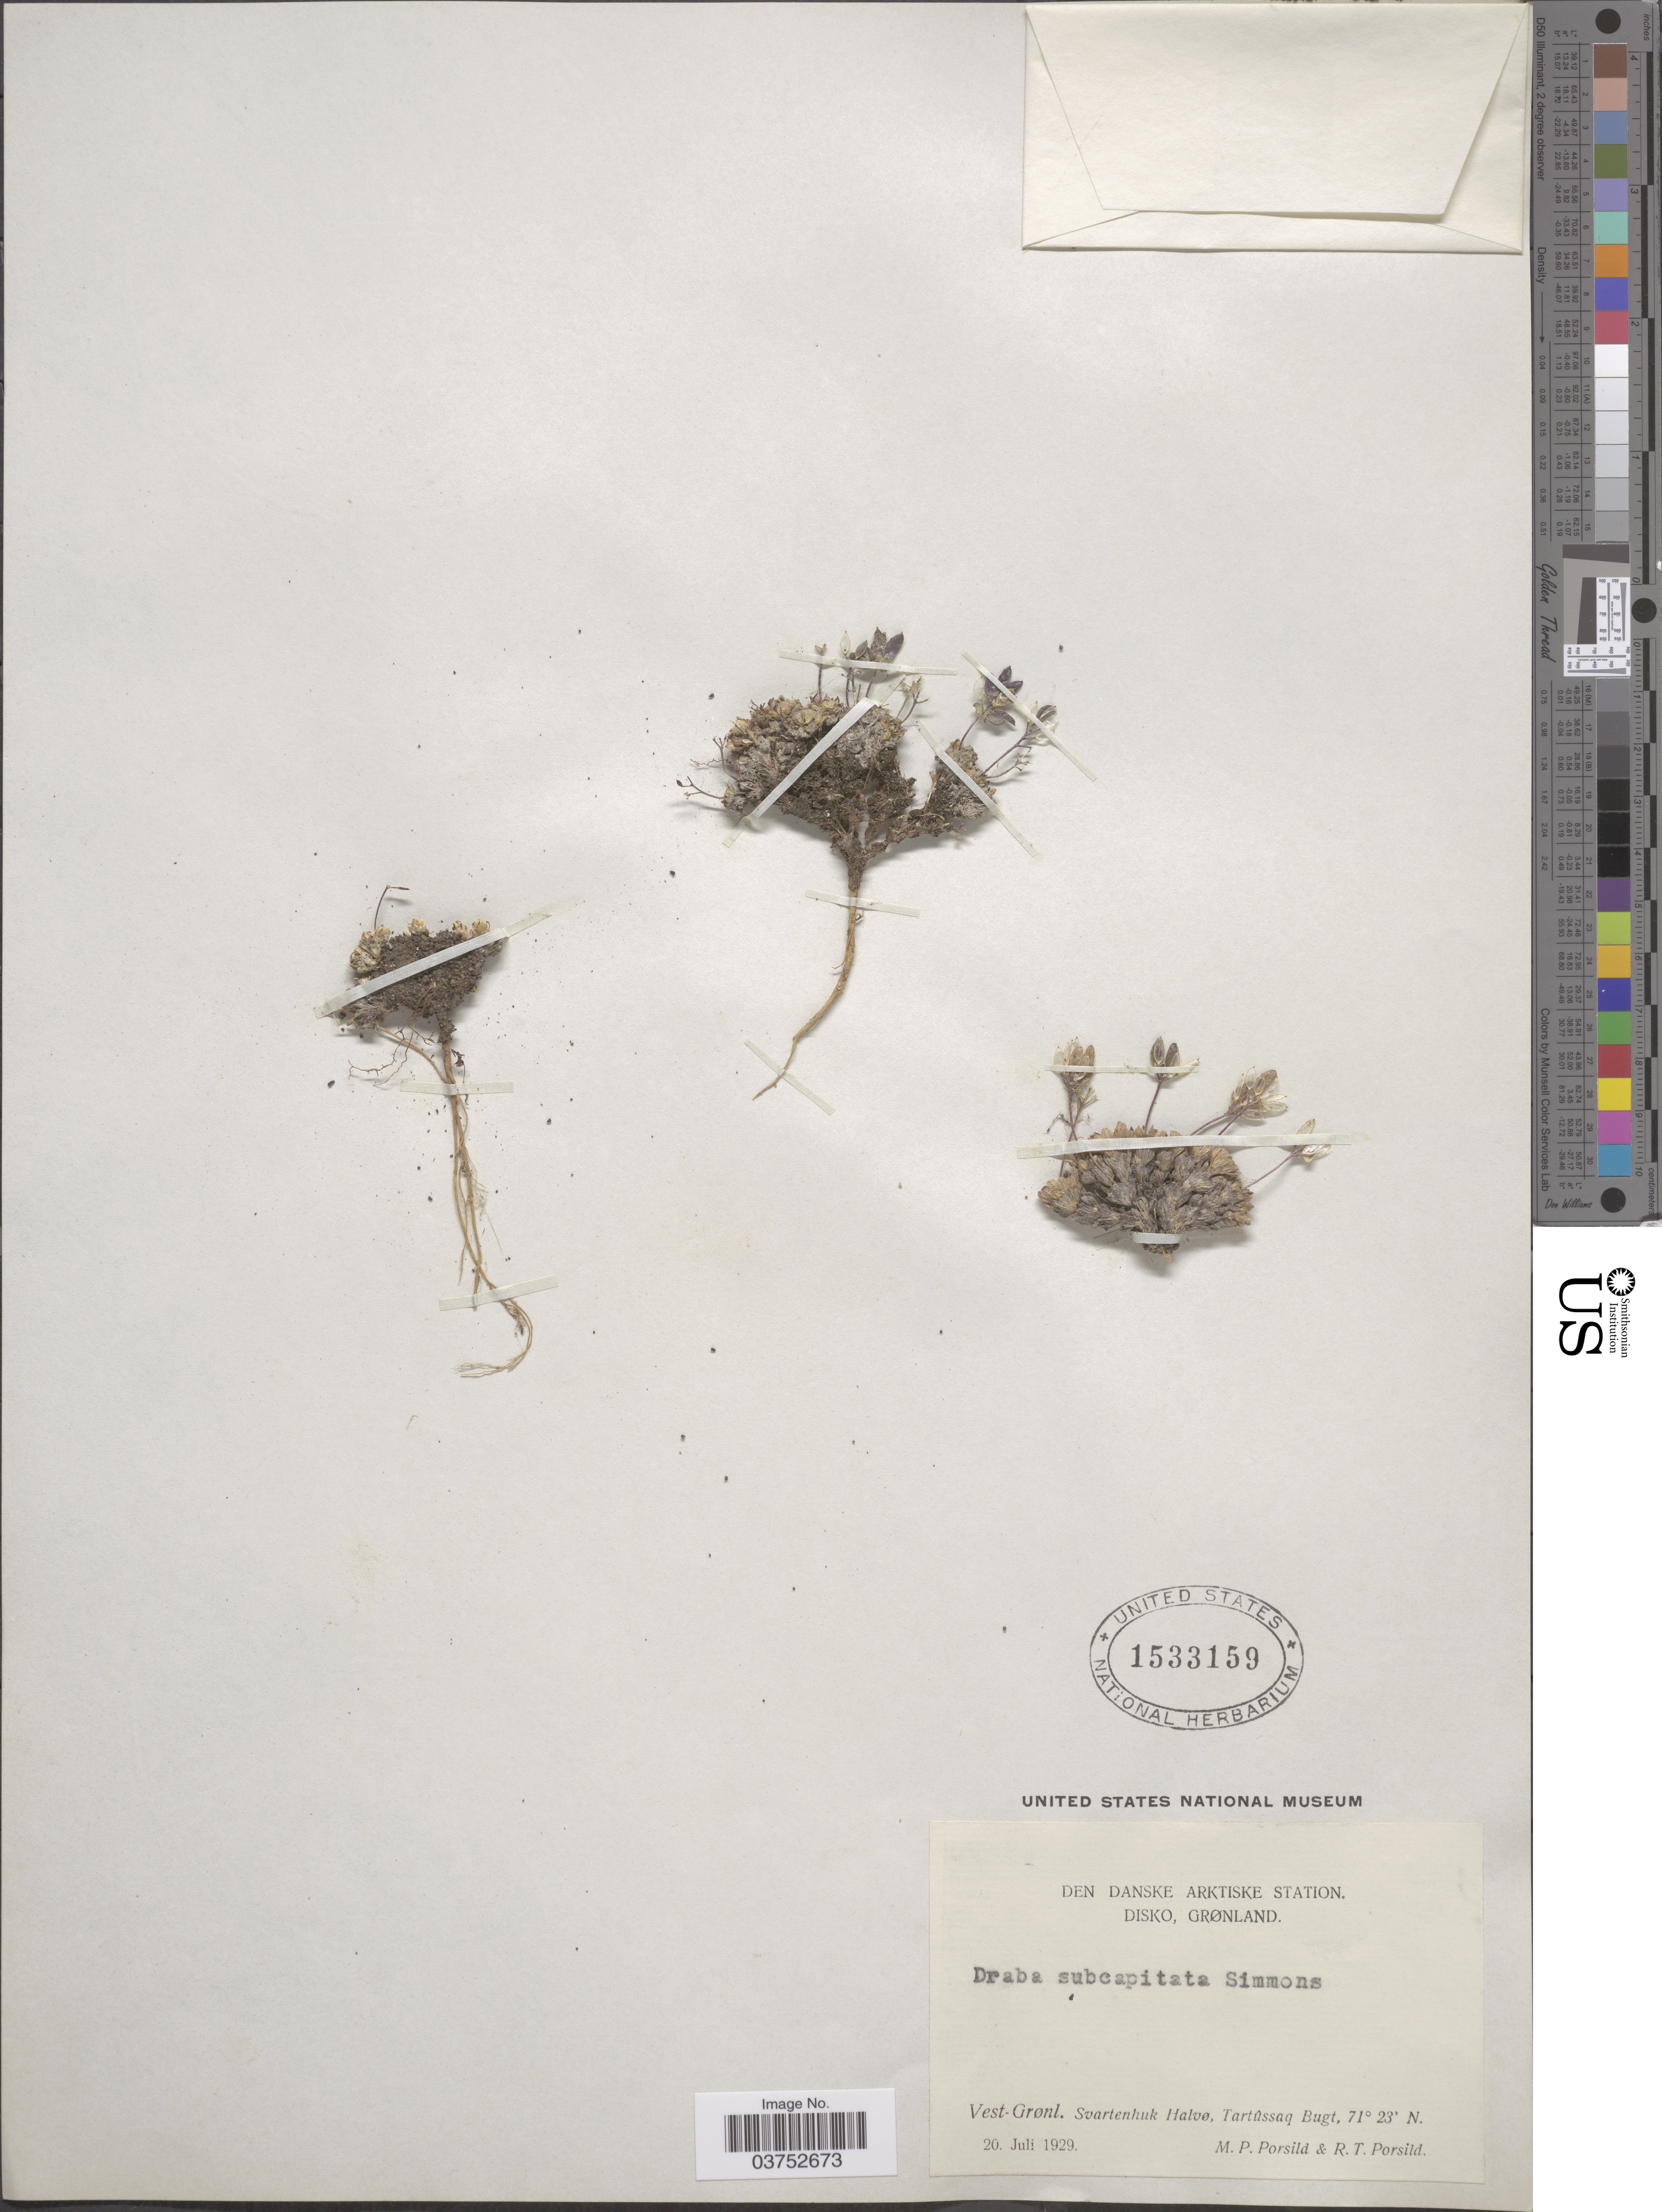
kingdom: Plantae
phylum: Tracheophyta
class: Magnoliopsida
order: Brassicales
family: Brassicaceae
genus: Draba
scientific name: Draba subcapitata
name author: (A. Gray) Simmons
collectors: M. P. Porsild & R. T. Porsild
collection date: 1929-07-20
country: Greenland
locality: Den Danske Arktiske Station. Disko, Grønland. Vest-Grønl. Svartenhuk Halvø, Tartûssaq Bugt.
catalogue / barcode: US 1533159